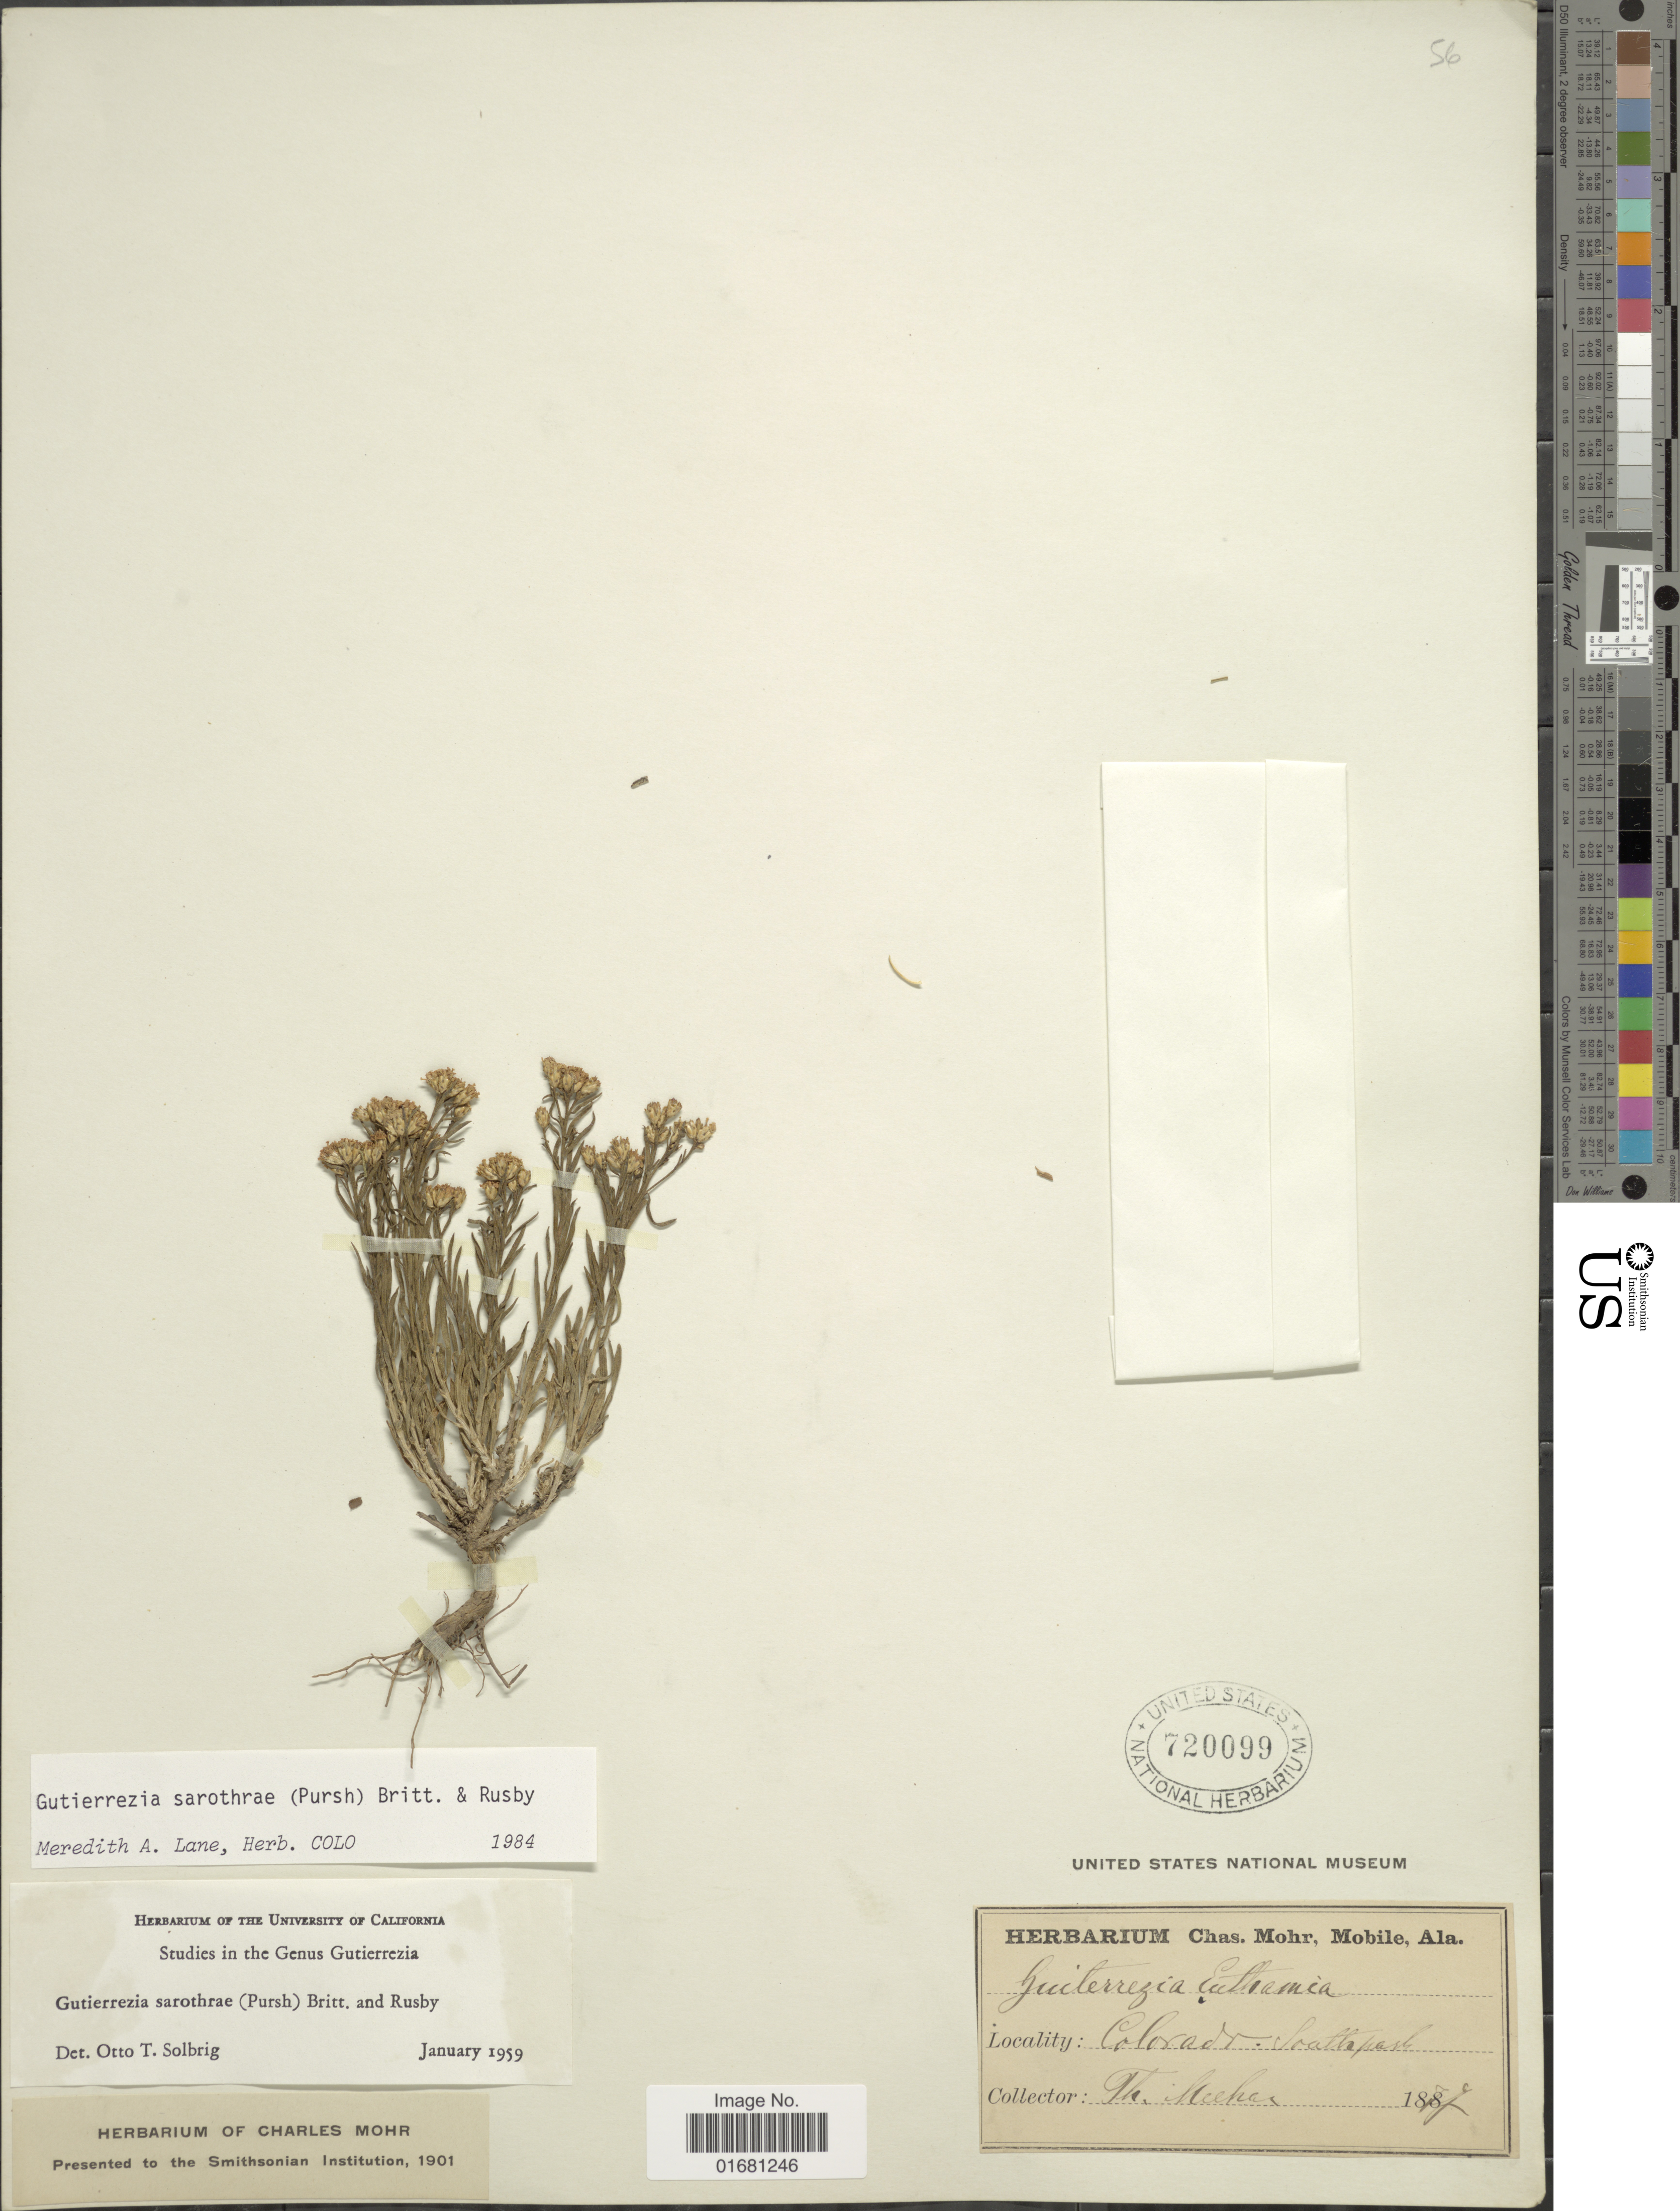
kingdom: Plantae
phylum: Tracheophyta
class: Magnoliopsida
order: Asterales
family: Asteraceae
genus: Gutierrezia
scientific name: Gutierrezia sarothrae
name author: (Pursh) Britton & Rusby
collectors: Mohr, C. T. (herbarium)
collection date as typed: T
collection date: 1877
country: United States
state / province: Colorado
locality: South park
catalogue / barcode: US 720099